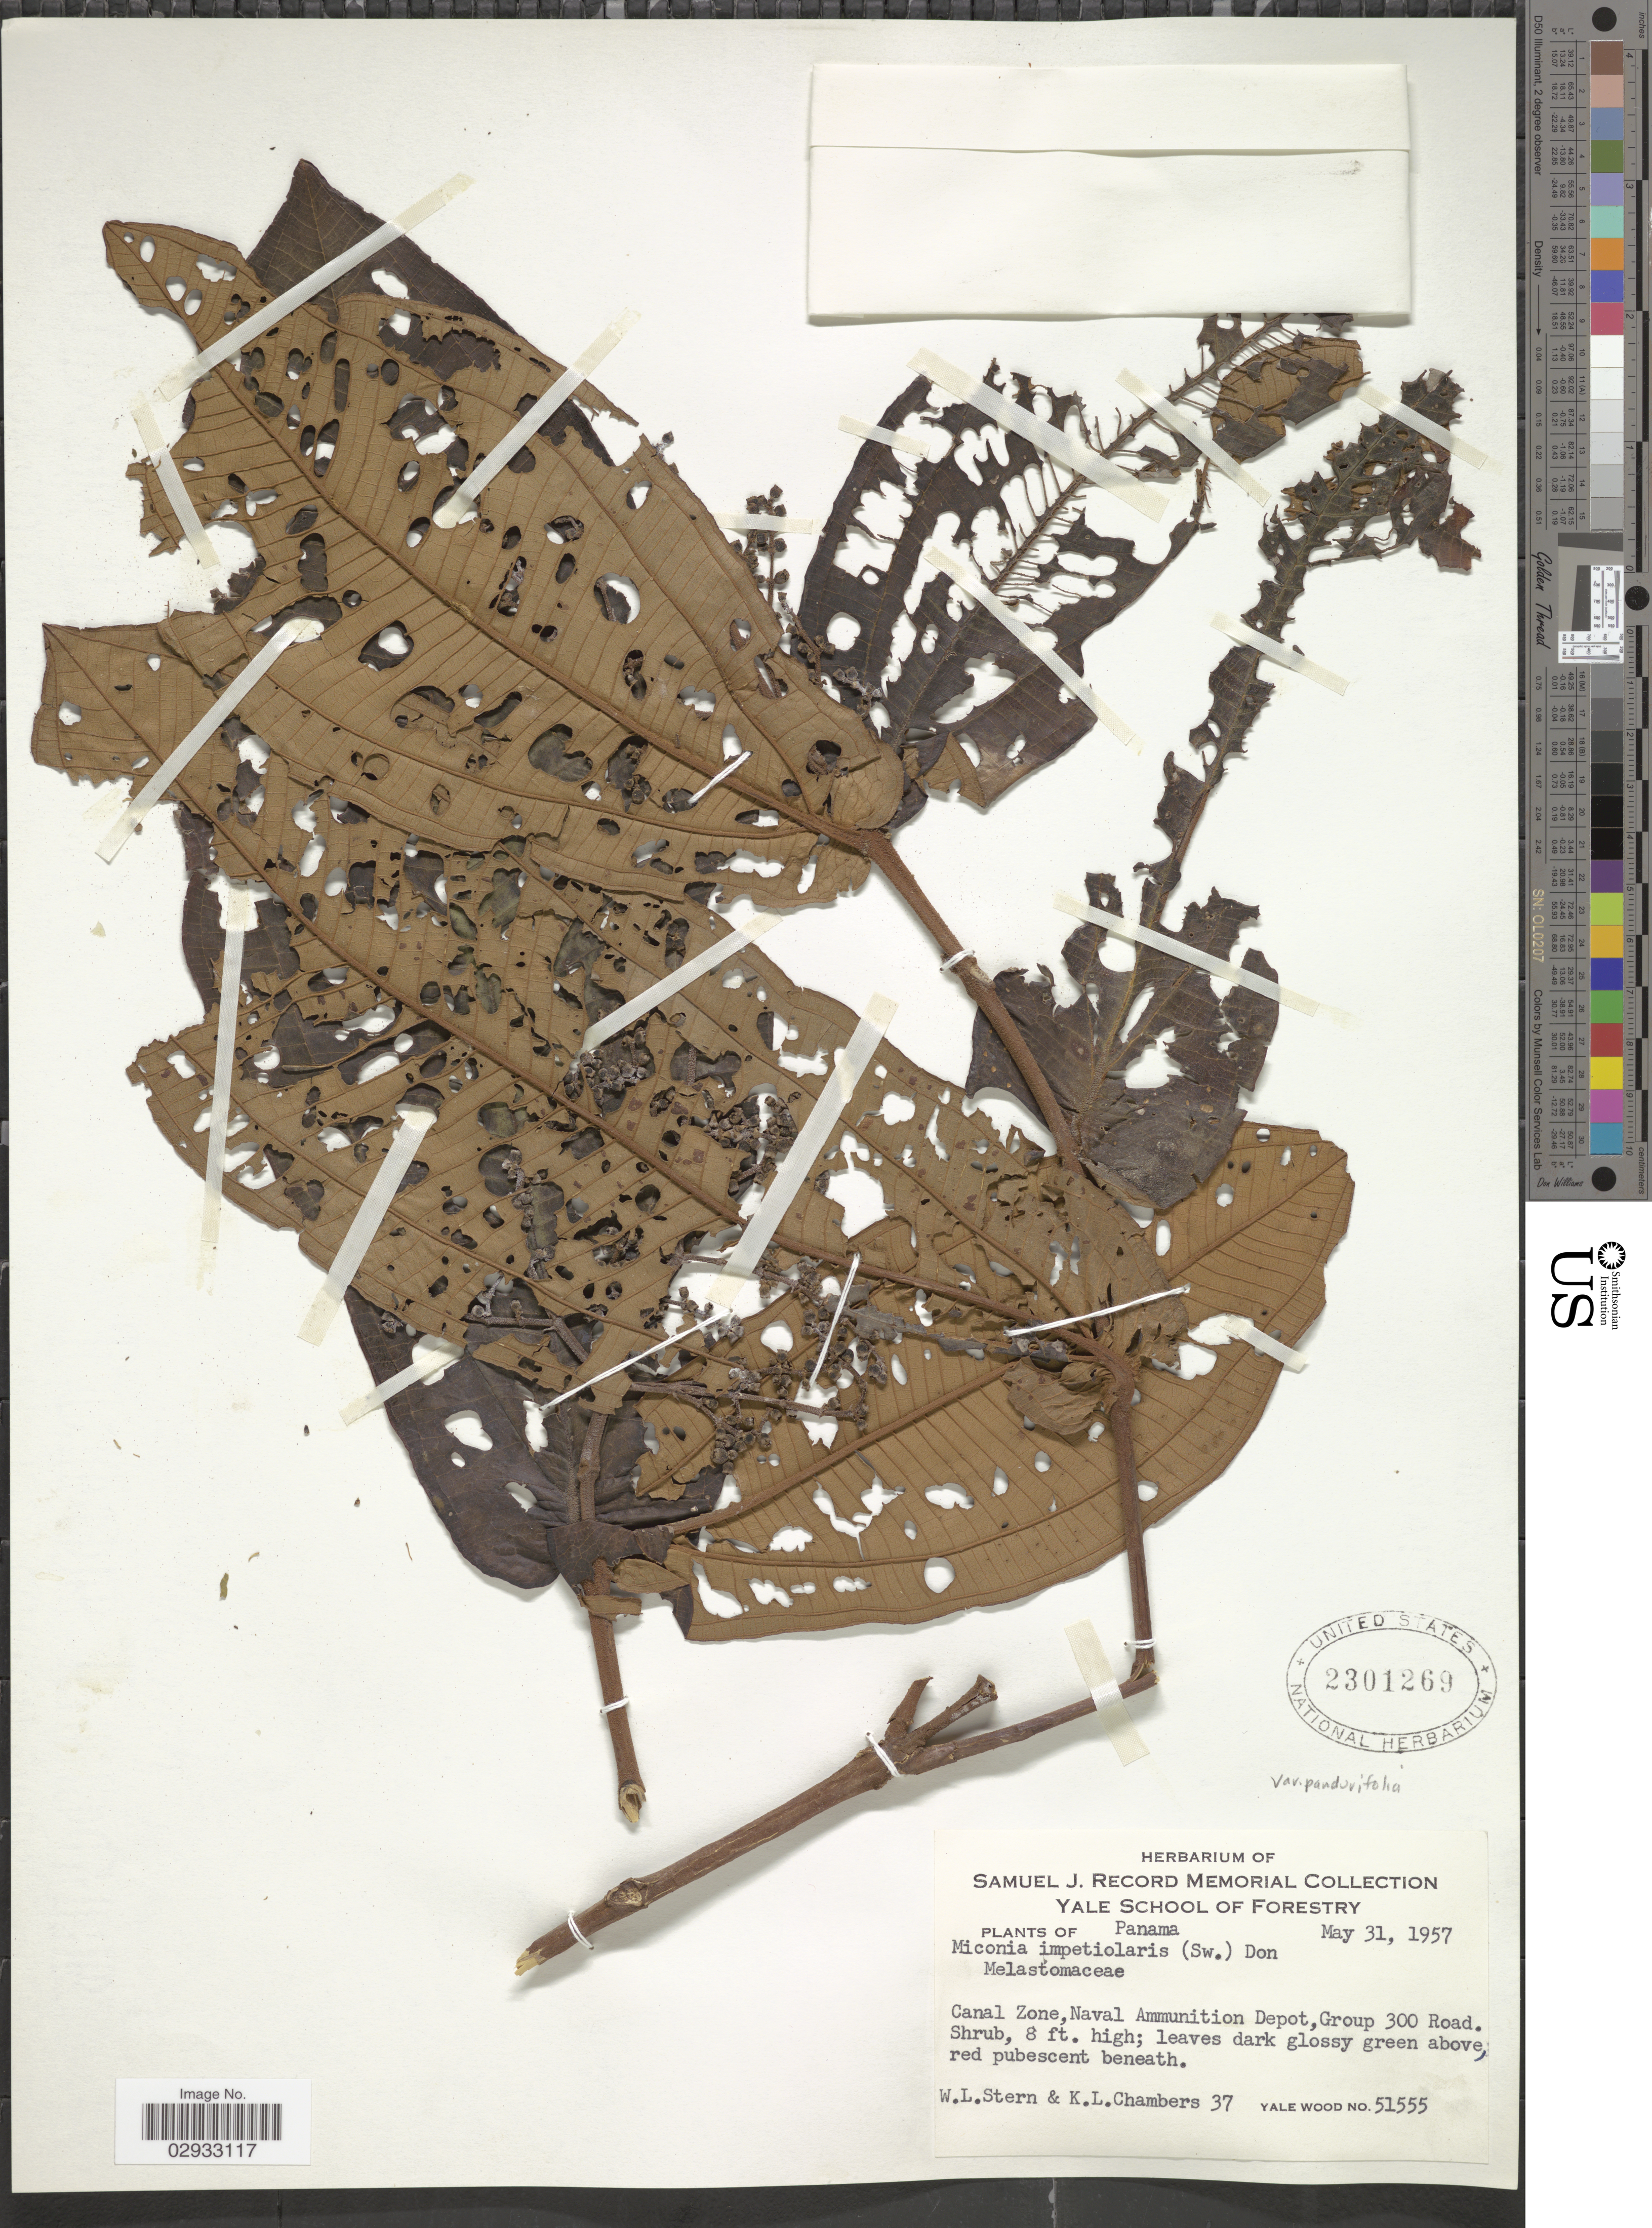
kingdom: Plantae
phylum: Tracheophyta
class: Magnoliopsida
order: Myrtales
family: Melastomataceae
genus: Miconia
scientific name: Miconia impetiolaris var. pandurifolia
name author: Naudin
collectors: W. L. Stern & K. Chambers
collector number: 37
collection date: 1957-05-31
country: Panama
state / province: Colón / Panamá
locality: Canal Zone, Naval Ammunition Depot, Group 300 Road.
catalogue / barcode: US 2301269